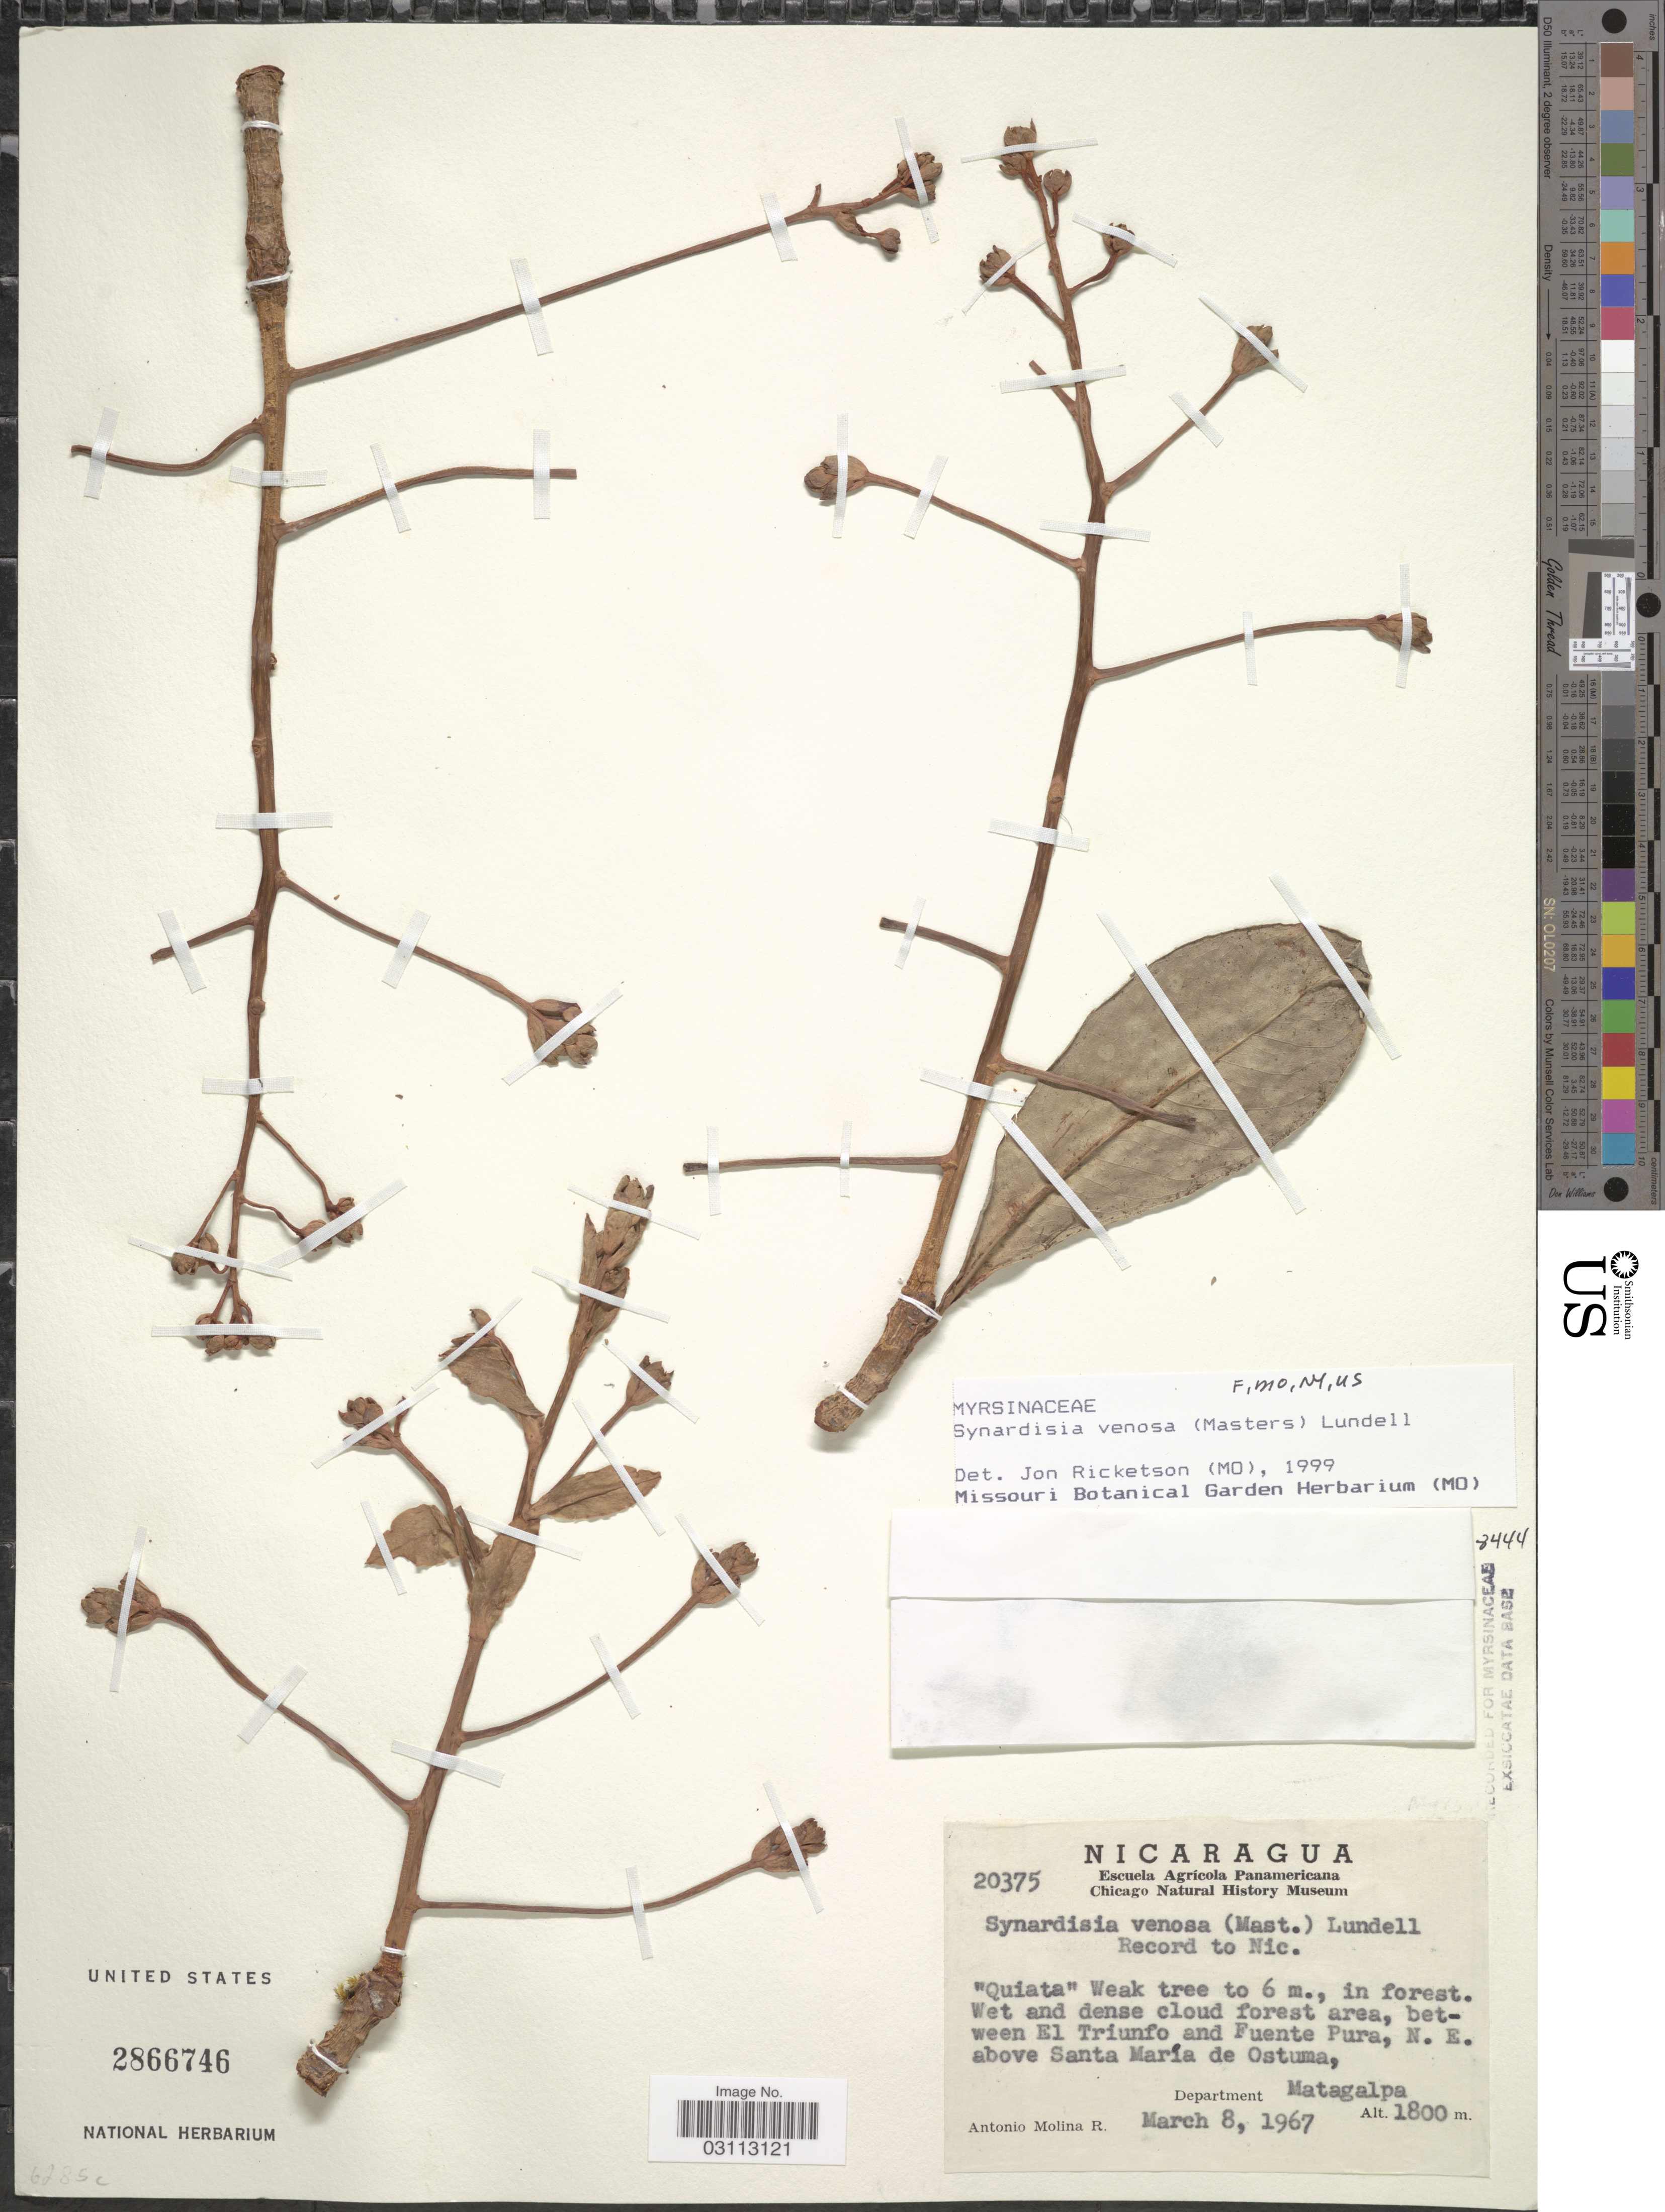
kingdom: Plantae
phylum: Tracheophyta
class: Magnoliopsida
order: Ericales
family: Primulaceae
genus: Synardisia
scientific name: Synardisia venosa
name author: (Mast.) Lundell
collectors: A. Molina R.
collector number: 20375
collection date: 1967-03-08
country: Nicaragua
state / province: Matagalpa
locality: Wet and dense cloud forest area, between El Triunfo and Fuente Pura, N. E. above Santa María de Ostuma, Department Matagalpa.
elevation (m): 1800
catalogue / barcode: US 2866746